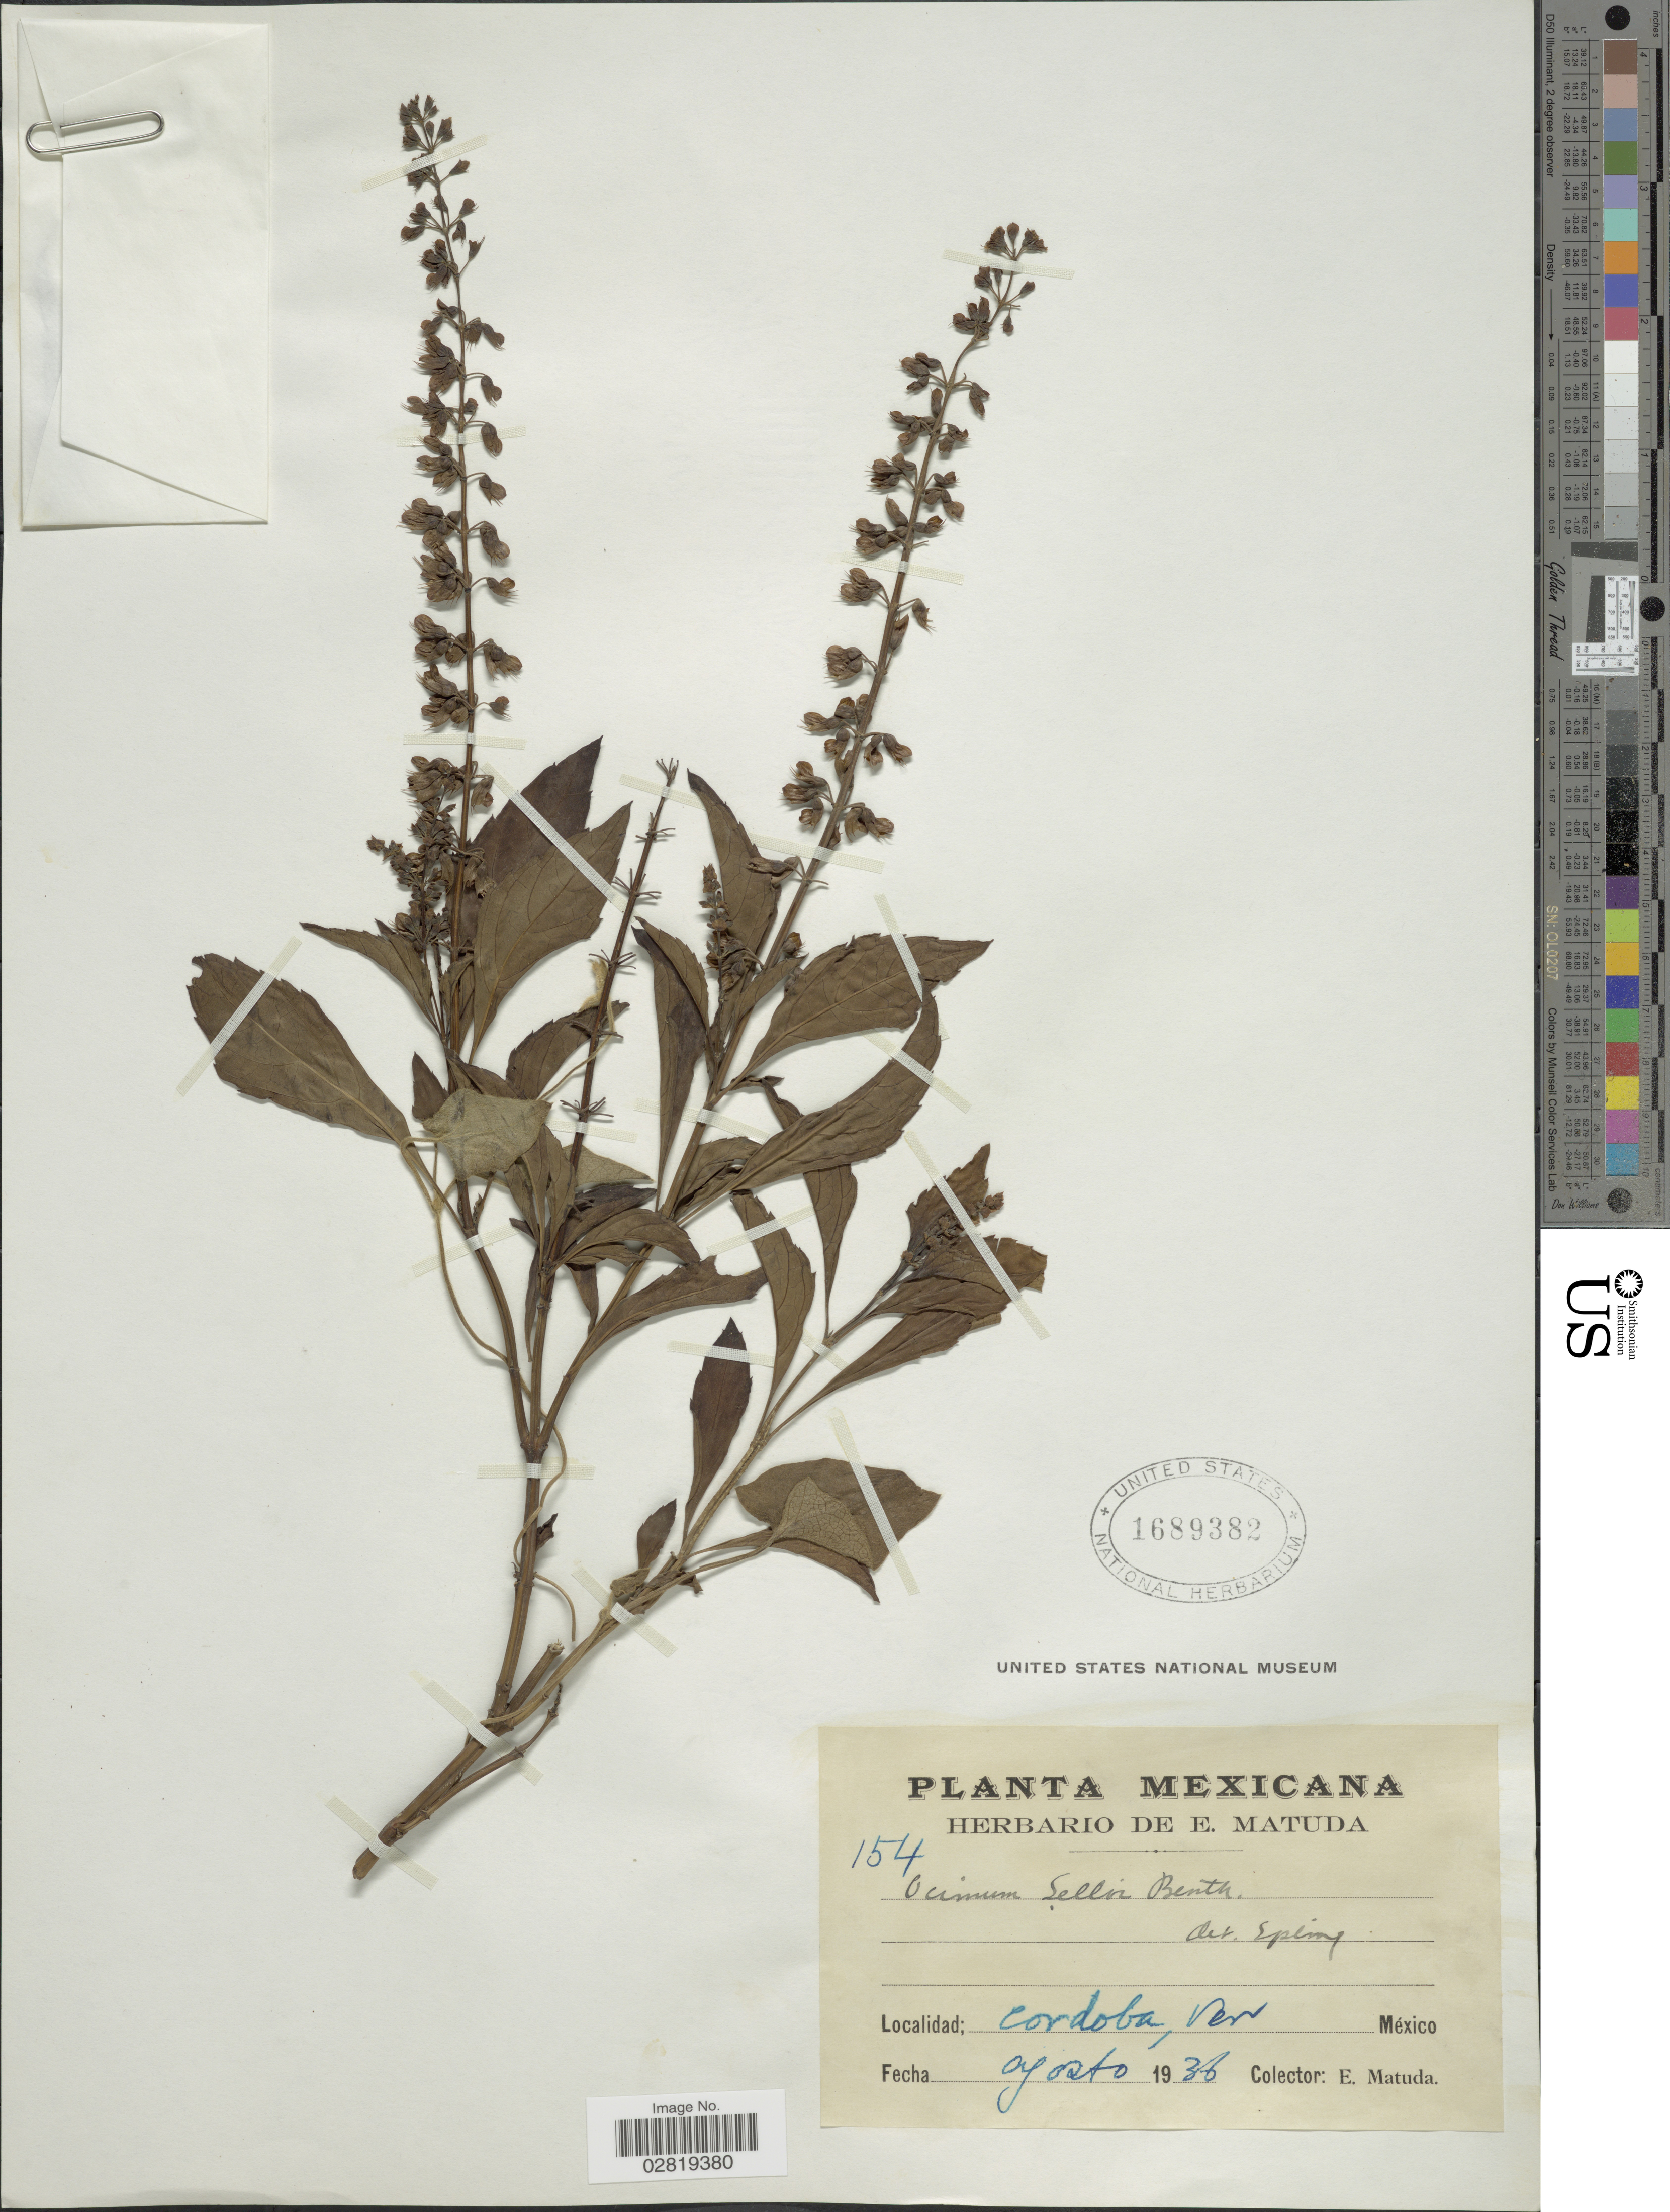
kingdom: Plantae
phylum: Tracheophyta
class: Magnoliopsida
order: Lamiales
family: Lamiaceae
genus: Ocimum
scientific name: Ocimum selloi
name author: Benth.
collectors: E. Matuda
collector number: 154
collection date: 1936-08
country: Mexico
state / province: Veracruz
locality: Cordoba, Ver.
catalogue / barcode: US 1689382